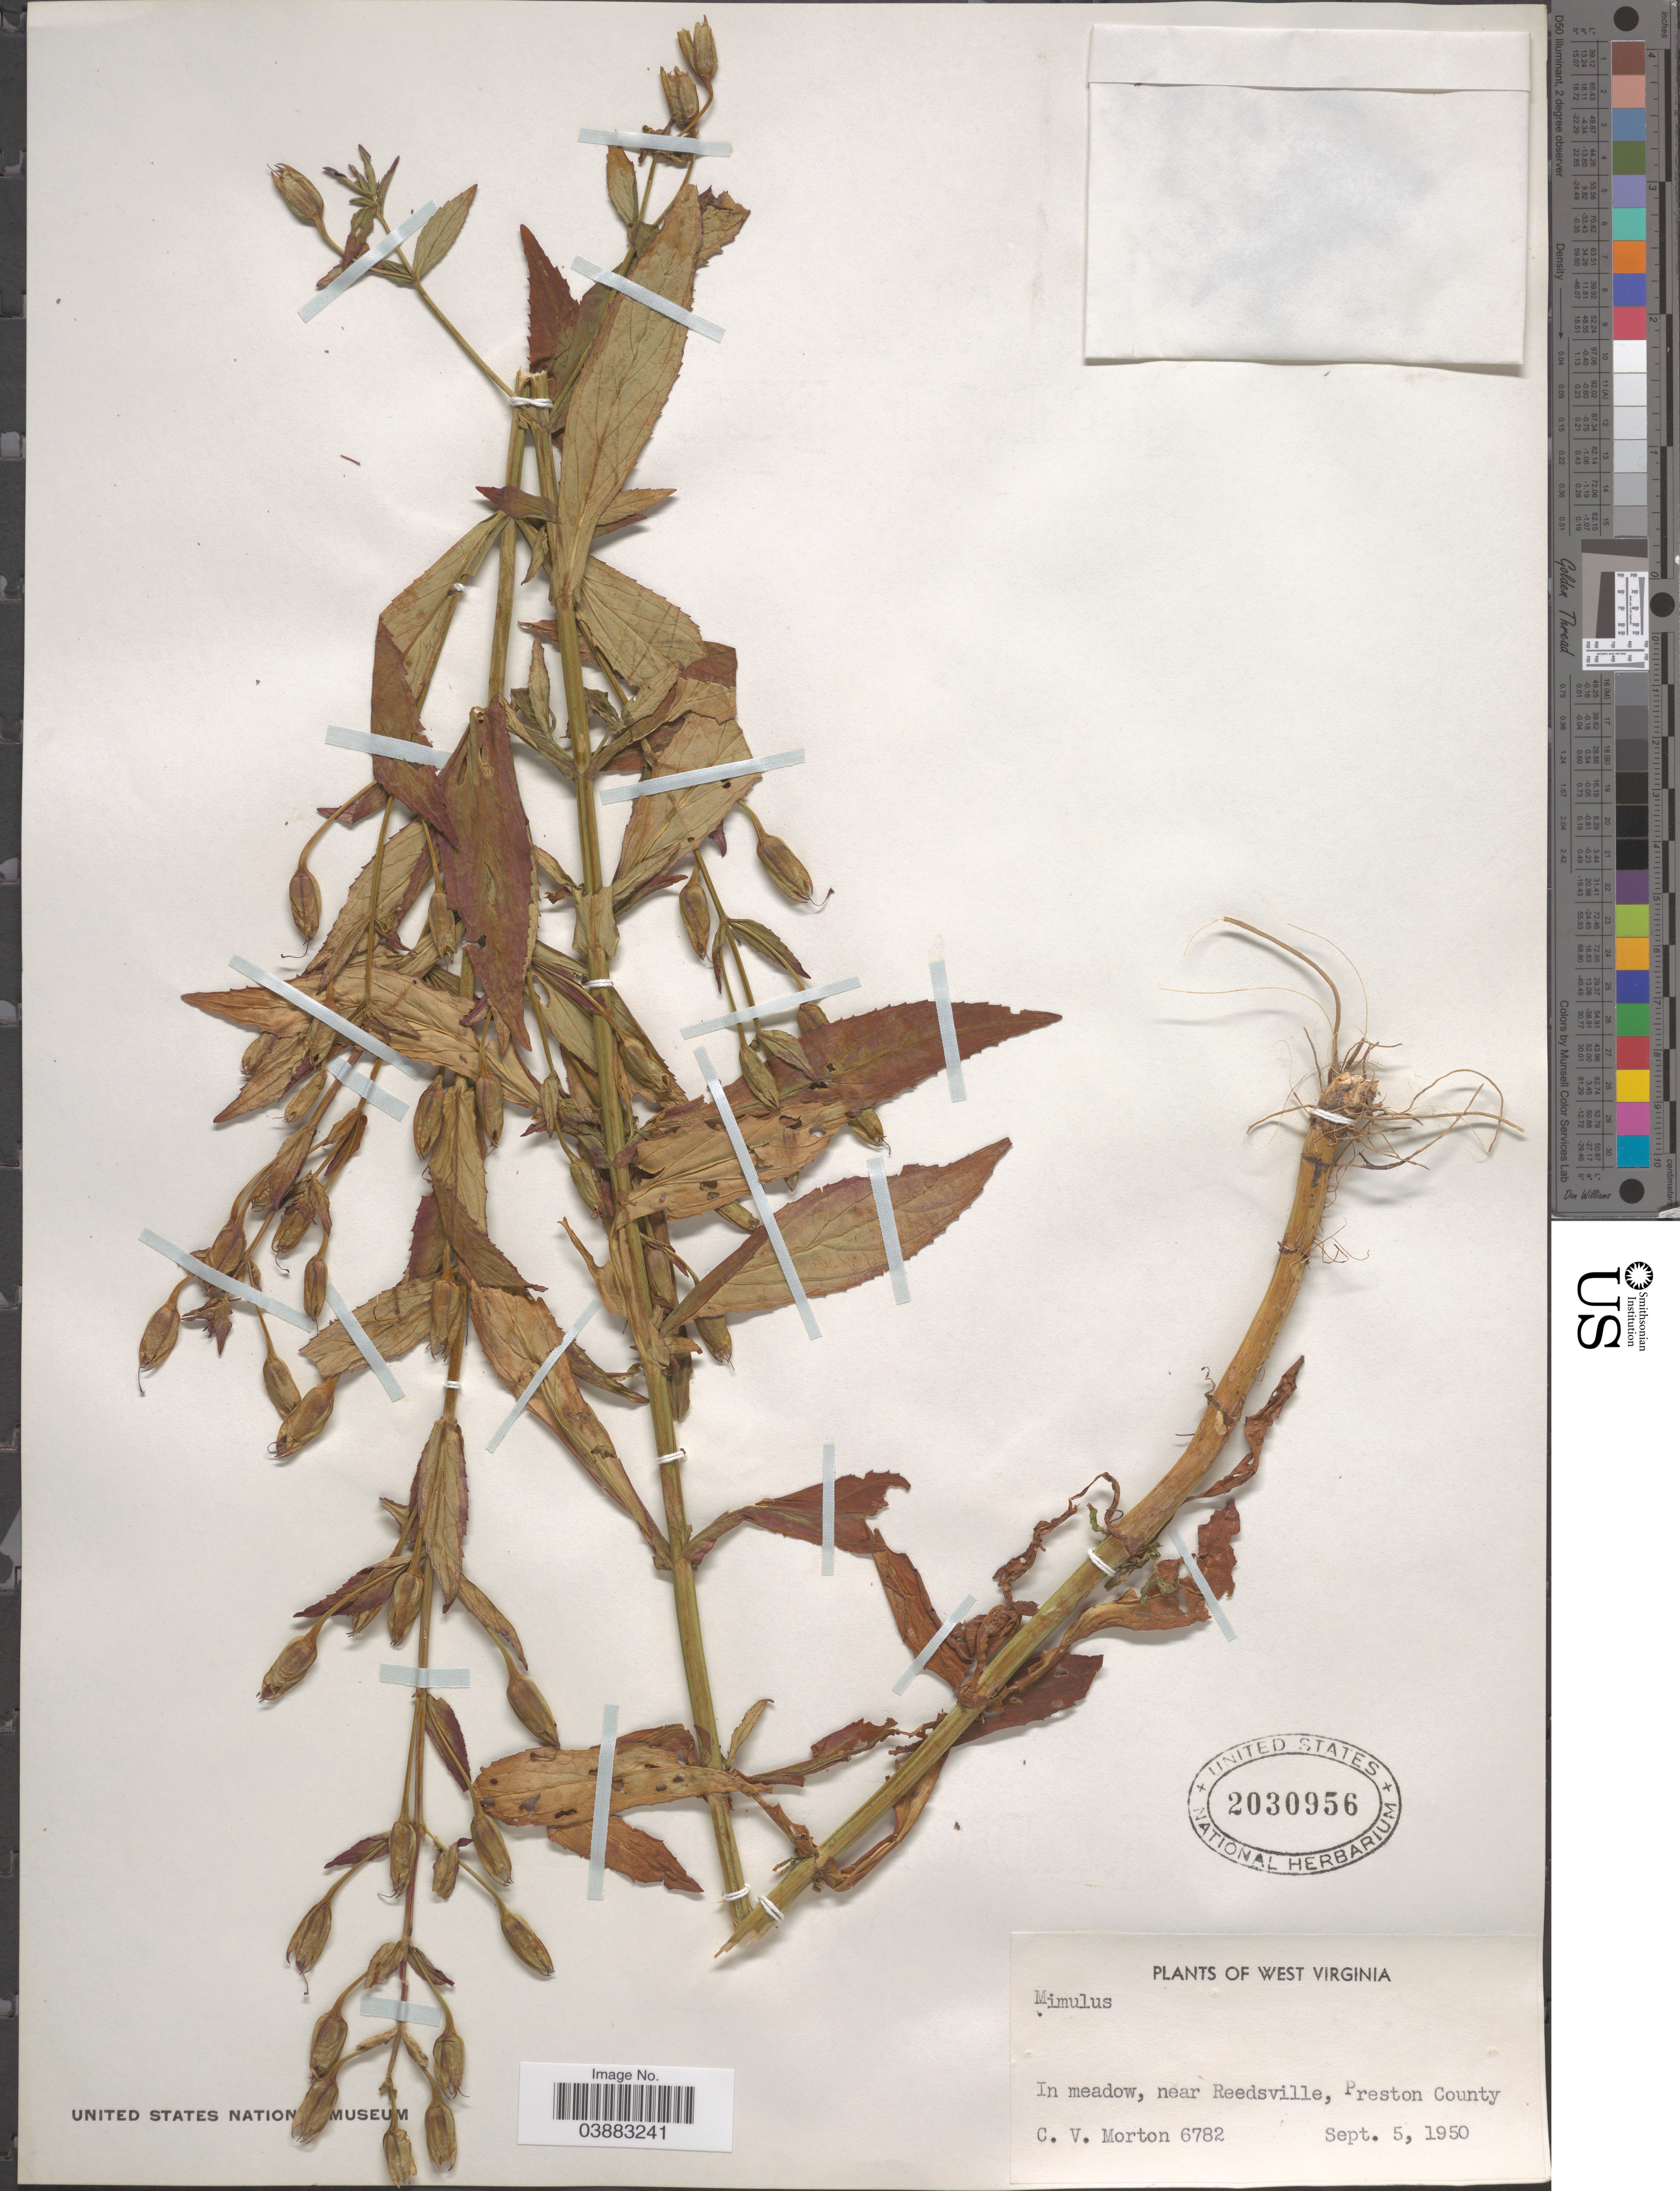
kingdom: Plantae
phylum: Tracheophyta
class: Magnoliopsida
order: Lamiales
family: Phrymaceae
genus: Mimulus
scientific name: Mimulus sp.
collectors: C. V. Morton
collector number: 6782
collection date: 1950-09-05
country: United States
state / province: West Virginia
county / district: Preston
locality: In meadow, near Reedsville, Preston County.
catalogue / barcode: US 2030956